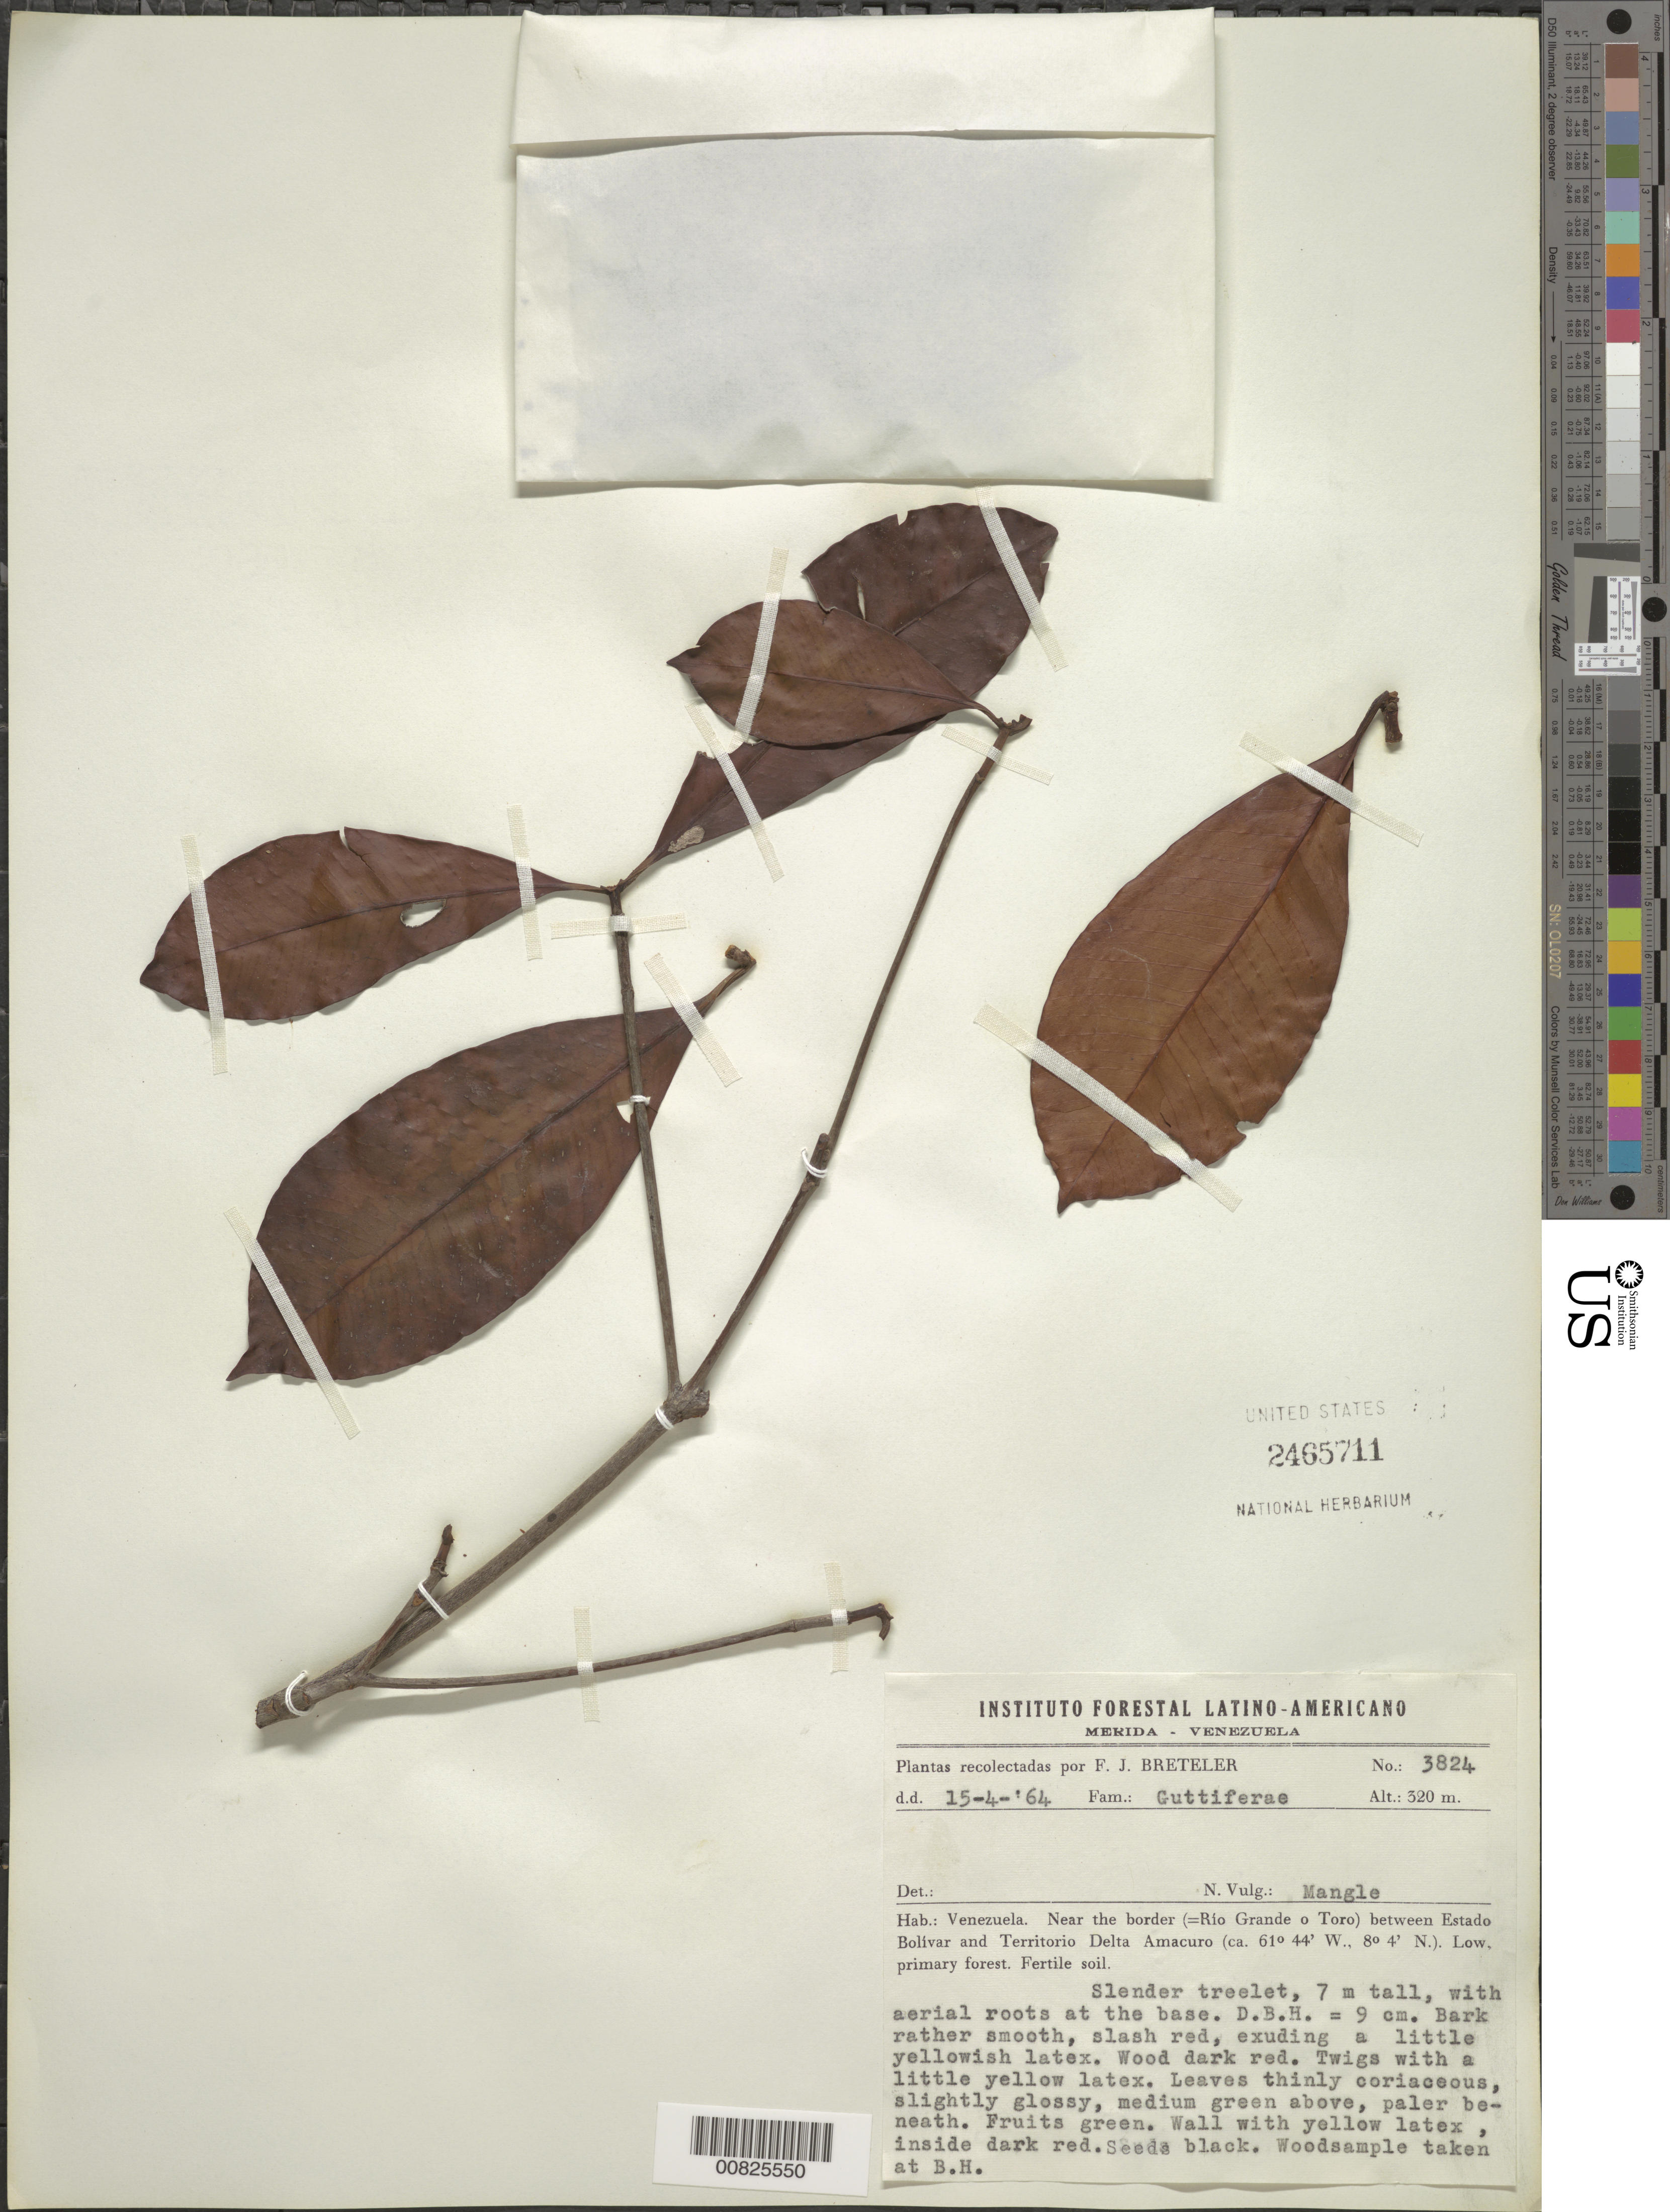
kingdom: Plantae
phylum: Tracheophyta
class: Magnoliopsida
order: Malpighiales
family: Clusiaceae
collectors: F. J. Breteler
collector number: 3824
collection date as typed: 15-Apr-64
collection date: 1964-04-15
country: Venezuela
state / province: Bolívar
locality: Río Grande o Toro, near border between Estado Bolívar and Territorío Delta Amacuro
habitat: Low, primary forest, fertile soil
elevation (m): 320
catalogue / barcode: US 2465711